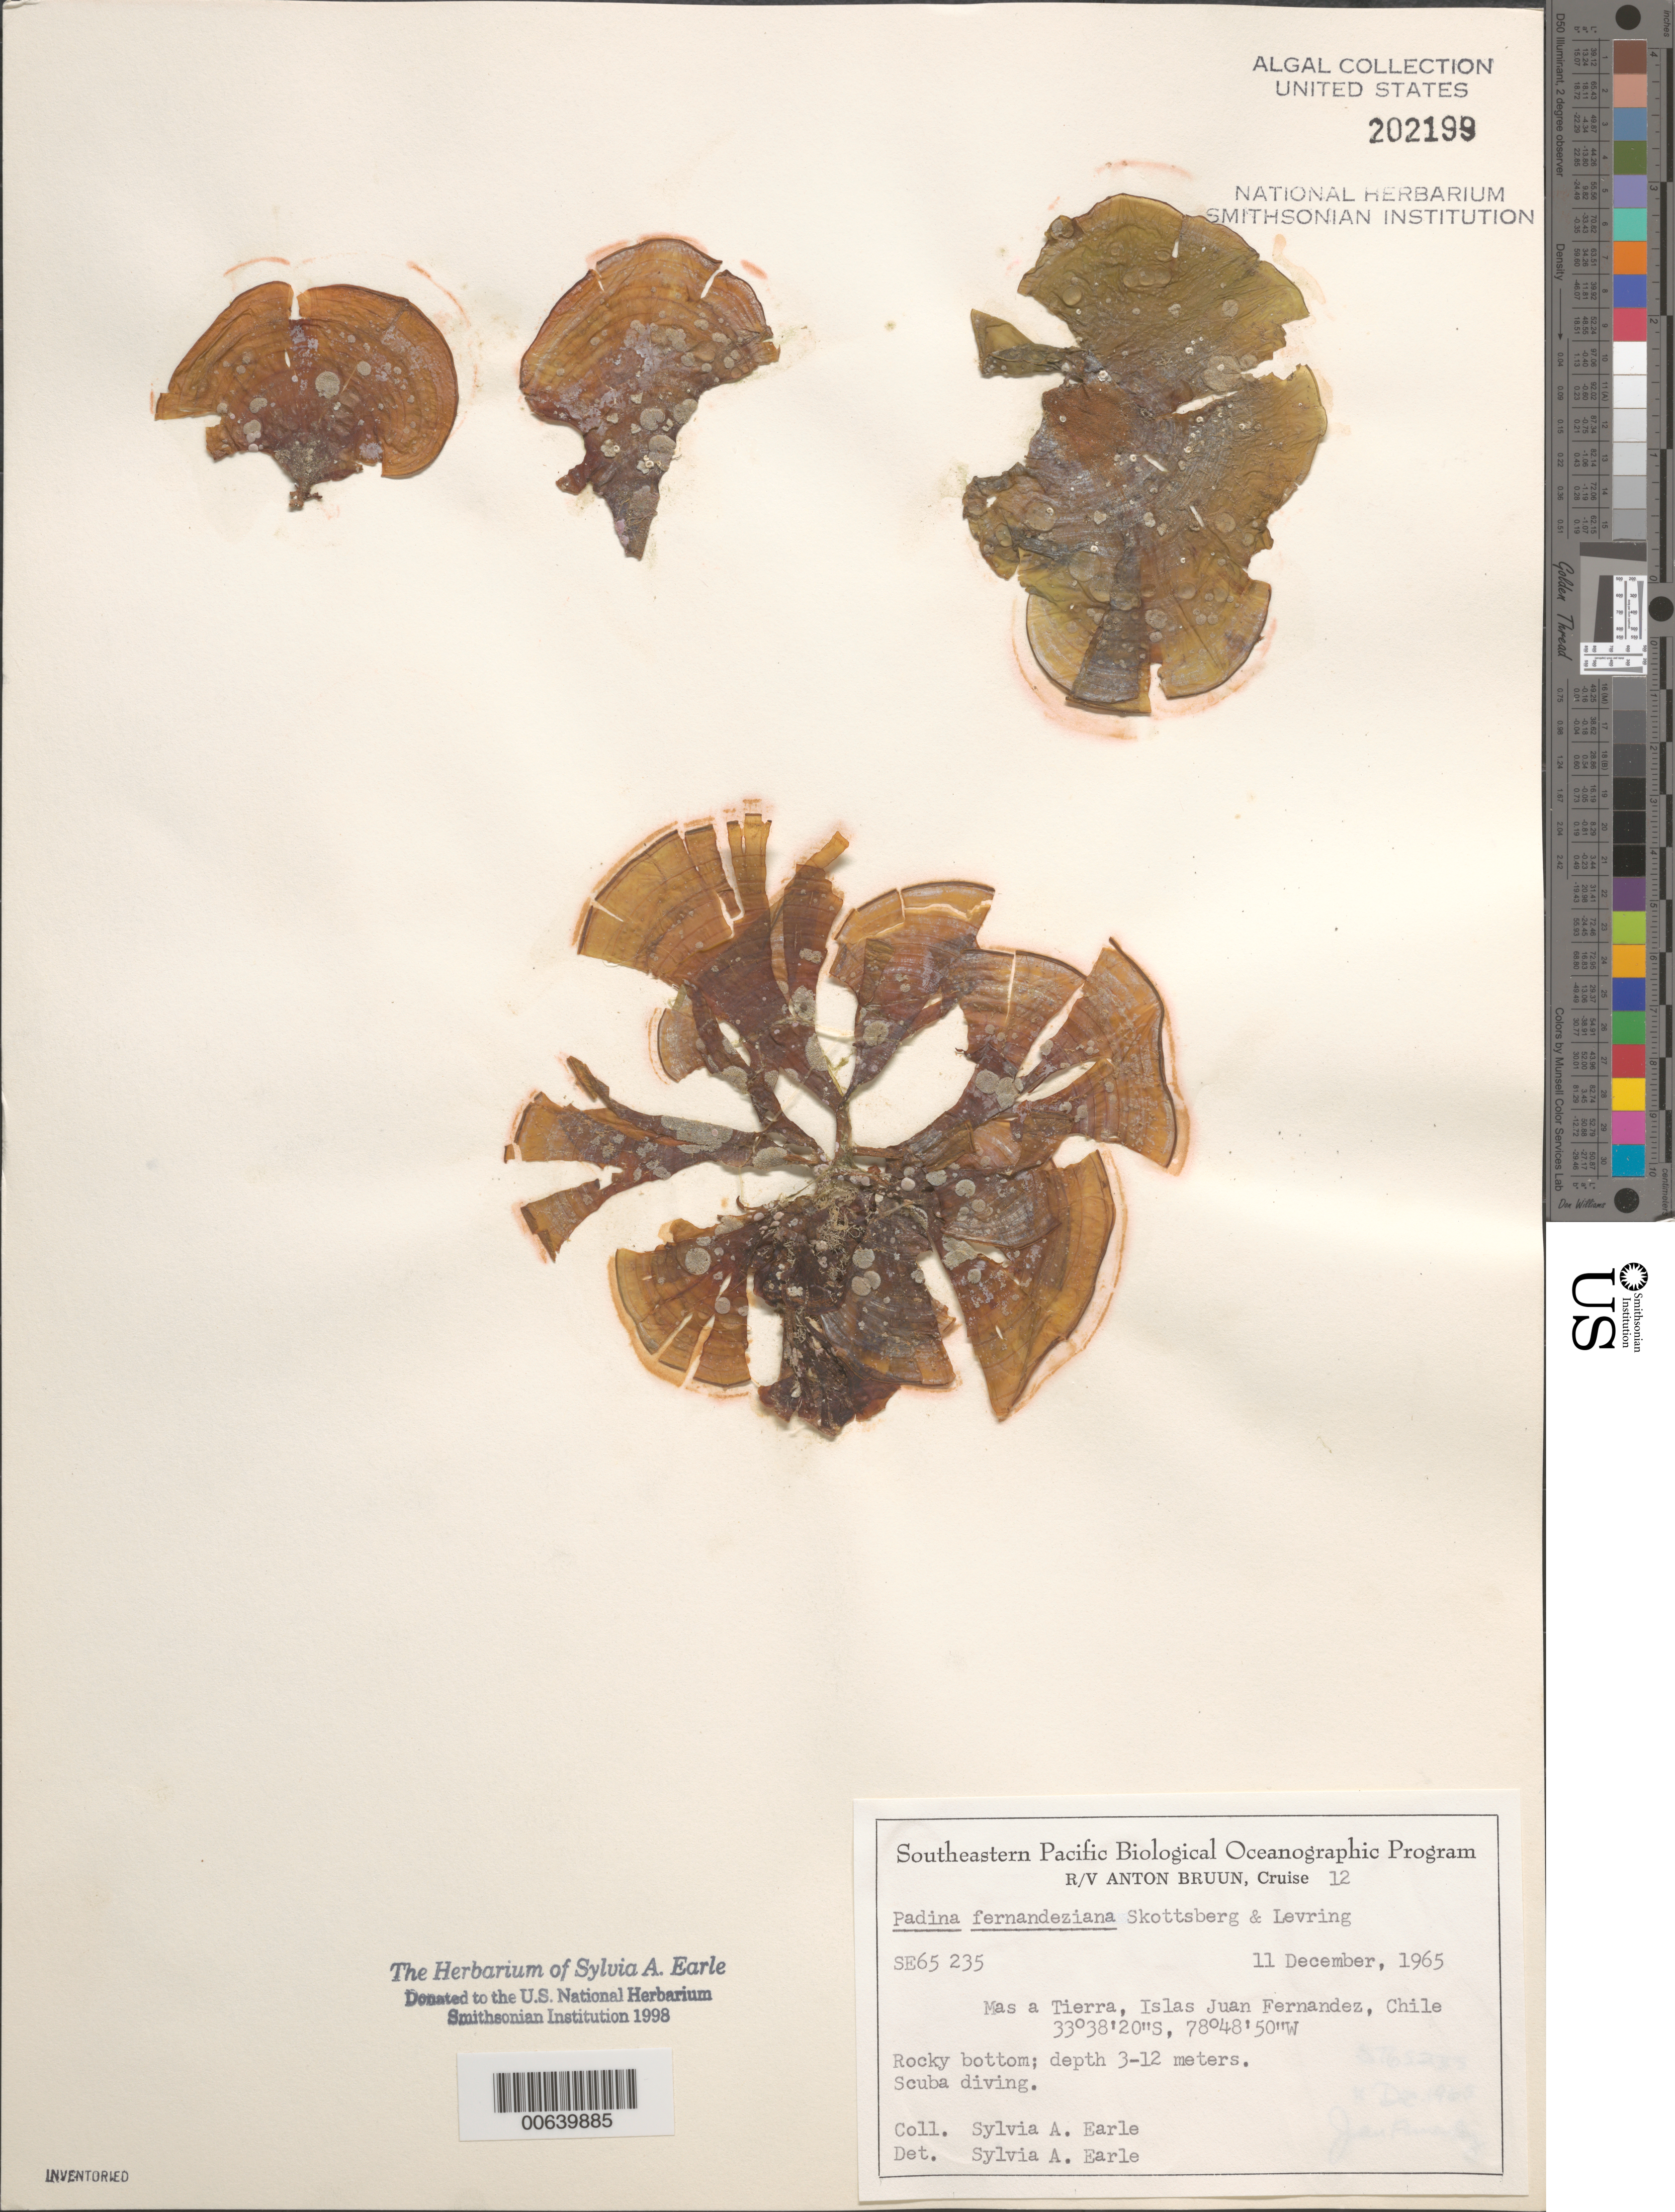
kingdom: Chromista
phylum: Ochrophyta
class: Phaeophyceae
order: Dictyotales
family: Dictyotaceae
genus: Padina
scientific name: Padina fernandeziana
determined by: Earle, S. A.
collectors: S. A. Earle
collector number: SE 65235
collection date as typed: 11 Dec 1965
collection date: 1965-12-11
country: Chile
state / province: Valparaíso (V)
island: Isla Más a Tierra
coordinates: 33 38' 20" S, 78 48' 50" W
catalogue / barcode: US 202199